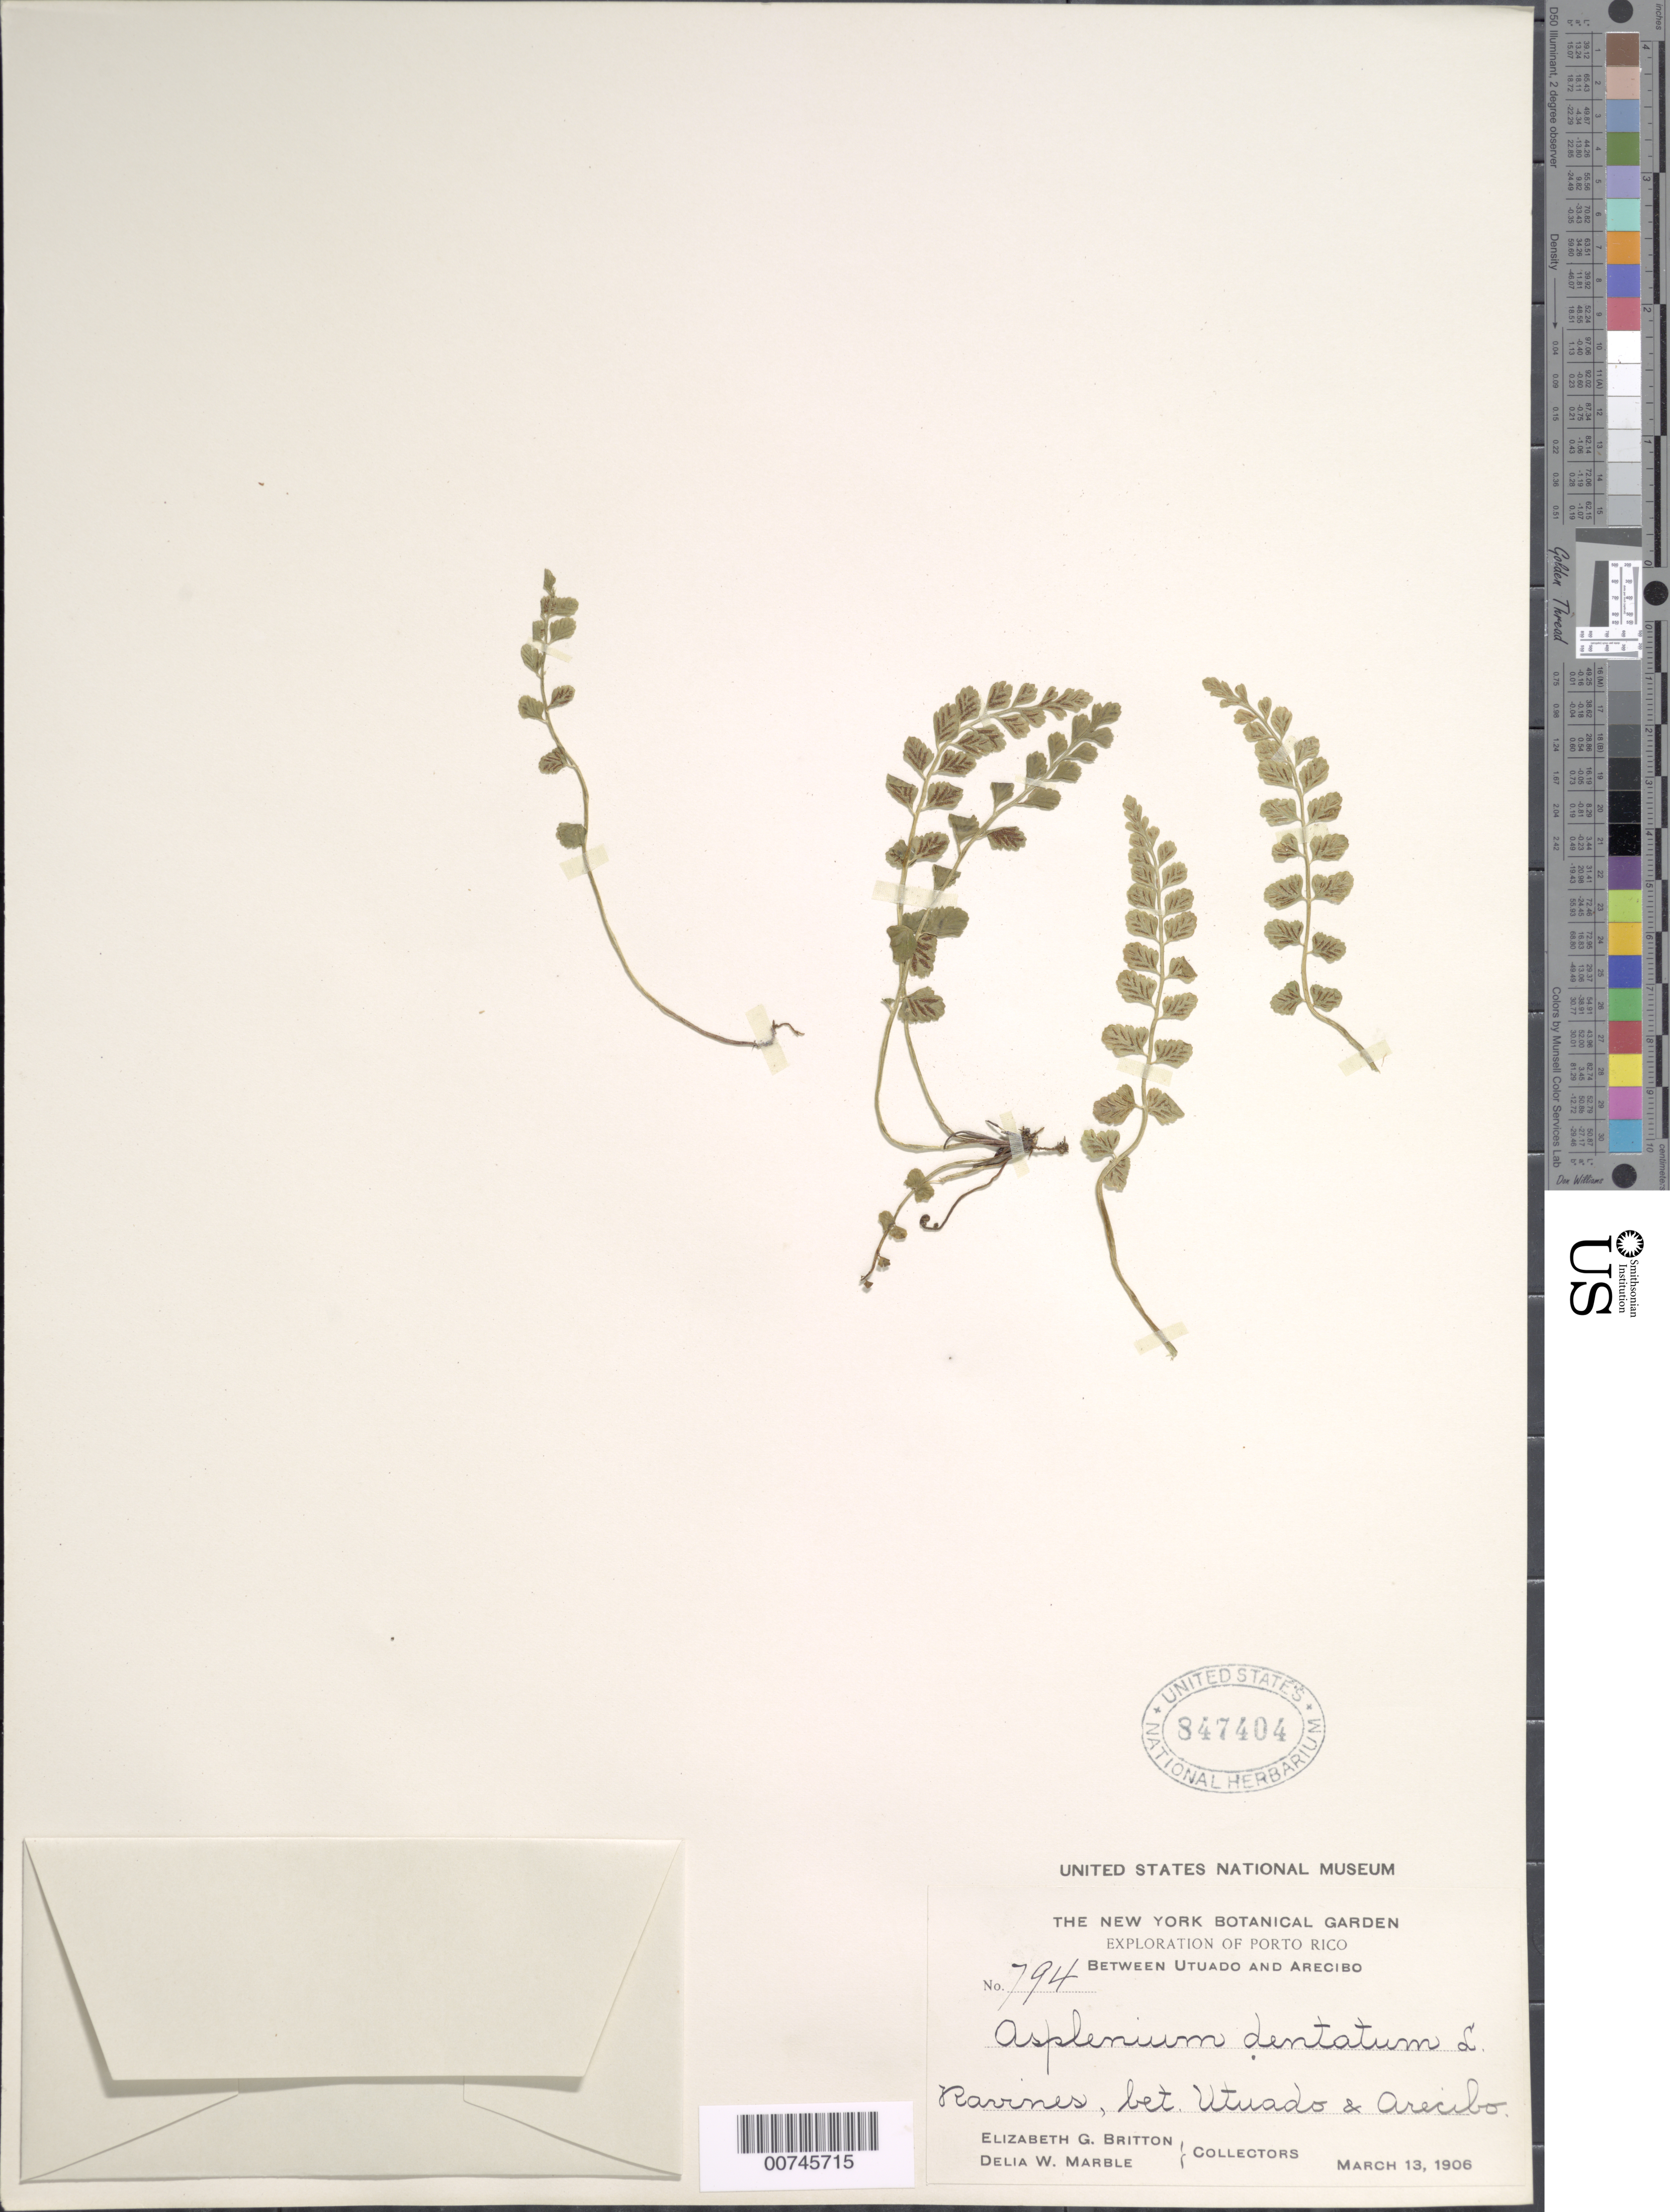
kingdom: Plantae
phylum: Tracheophyta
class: Polypodiopsida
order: Polypodiales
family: Aspleniaceae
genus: Asplenium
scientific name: Asplenium trichomanes-dentatum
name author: L.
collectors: N. Britton & D. W. Marble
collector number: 794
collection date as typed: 13 Mar 1906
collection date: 1906-03-13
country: Puerto Rico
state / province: Arecibo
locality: Between Utuado and Arecibo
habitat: Ravines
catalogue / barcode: US 847404